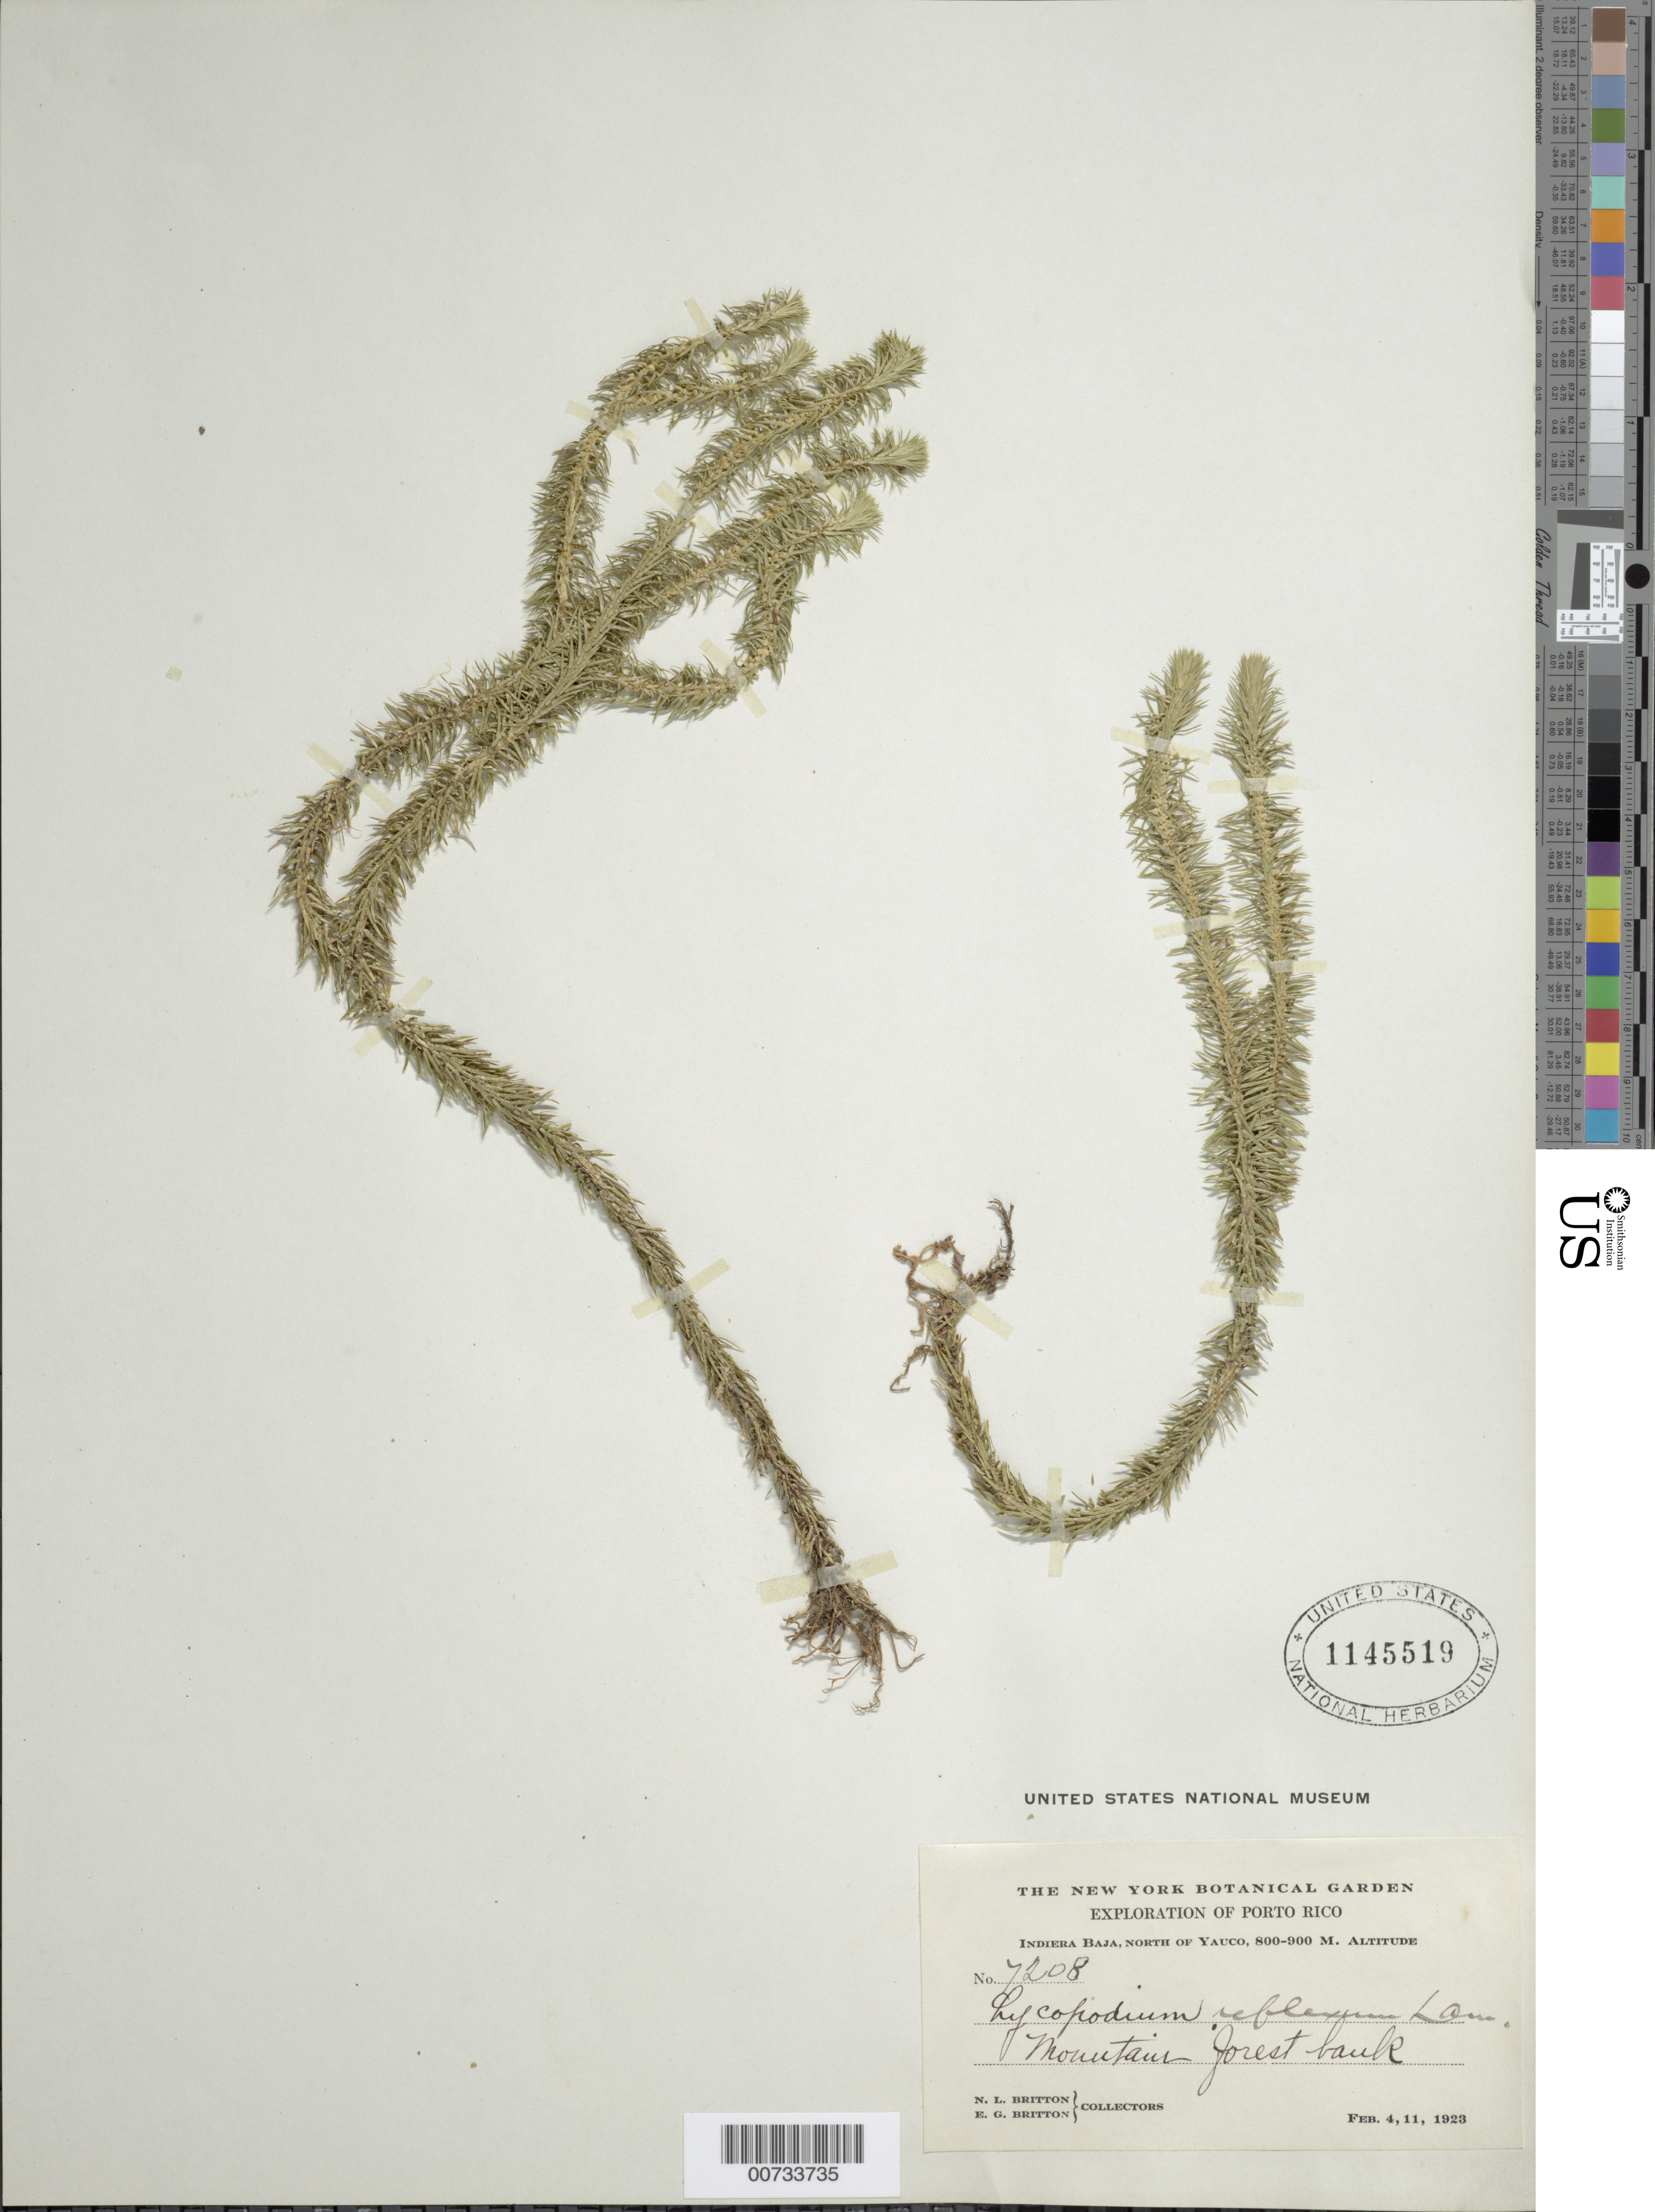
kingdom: Plantae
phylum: Tracheophyta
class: Lycopodiopsida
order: Lycopodiales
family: Lycopodiaceae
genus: Phlegmariurus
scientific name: Phlegmariurus reflexus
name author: (Lam.) B. Øllg.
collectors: N. Britton & E. G. Britton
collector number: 7208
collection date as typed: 04 Feb 1923 or 11 Feb 1923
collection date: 1923-02-04 or 1923-02-11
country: Puerto Rico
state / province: Yauco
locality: Indiera Baja, N of Yauco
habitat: Mountain forest bank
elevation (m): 800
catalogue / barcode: US 1145519